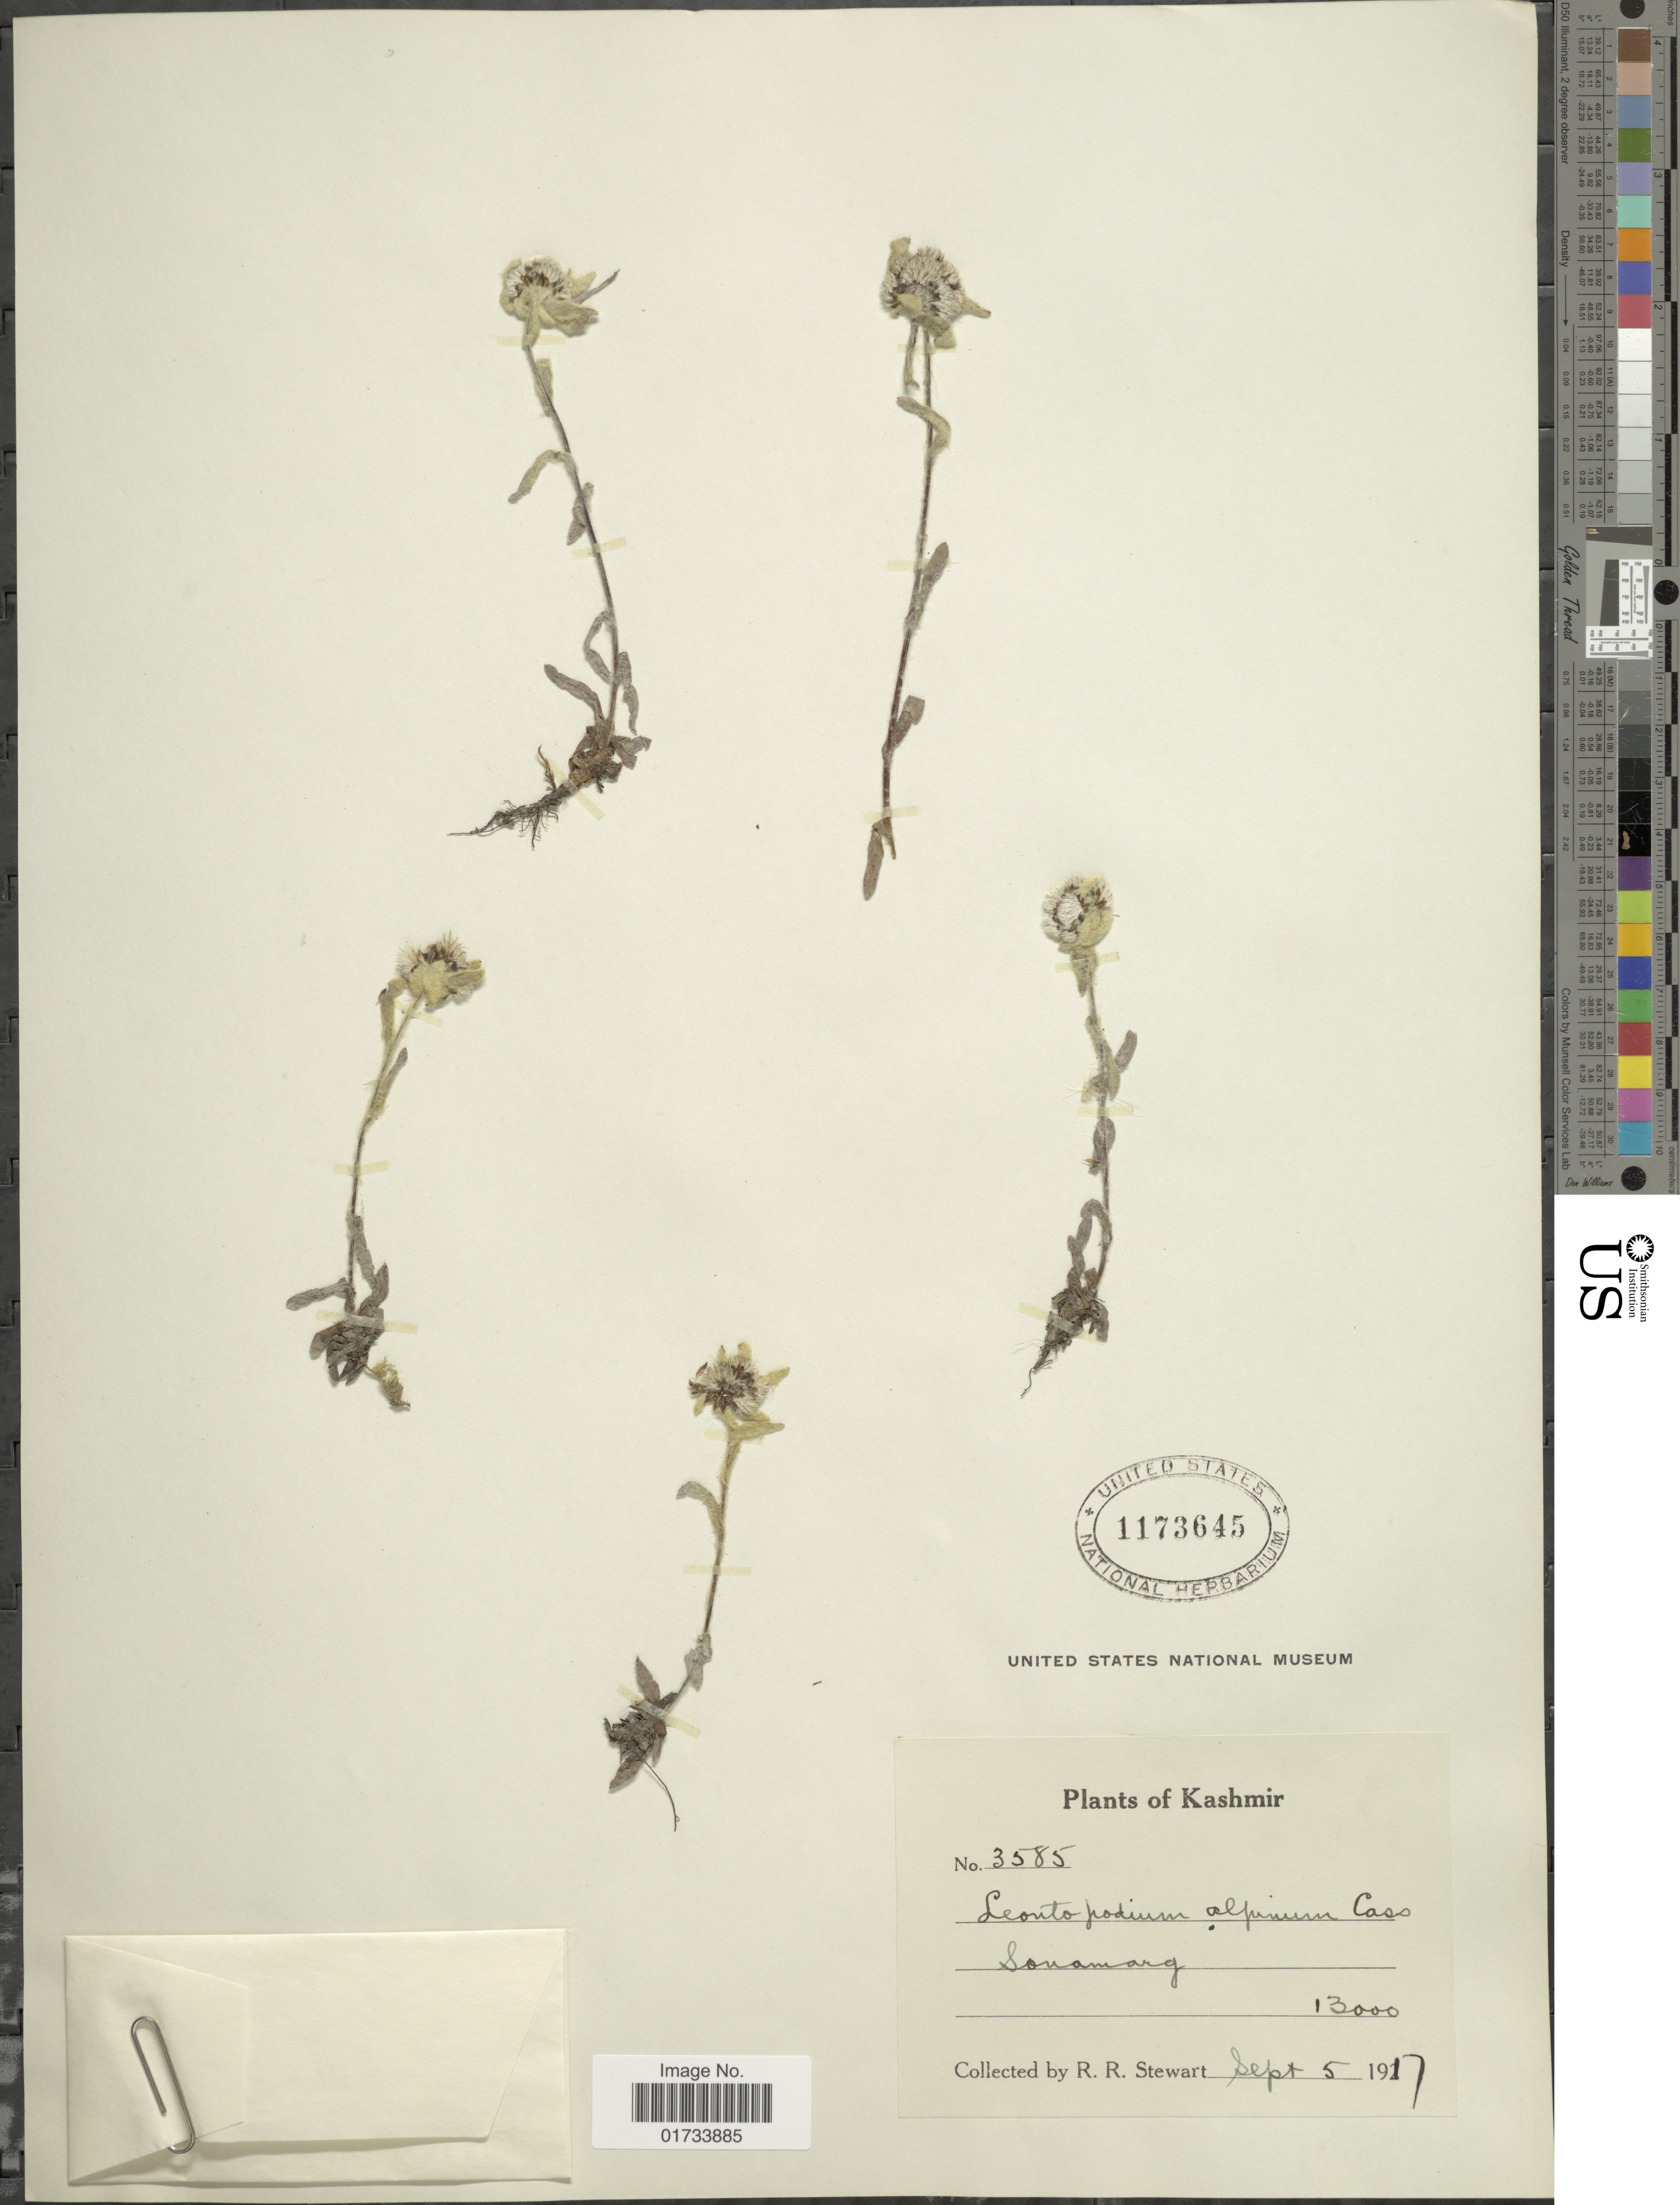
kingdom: Plantae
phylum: Tracheophyta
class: Magnoliopsida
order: Asterales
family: Asteraceae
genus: Leontopodium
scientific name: Leontopodium alpinum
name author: Cass.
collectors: R. R. Stewart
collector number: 3585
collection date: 1917-09-05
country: India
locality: Kashmir, Sonamarg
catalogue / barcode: US 1173645